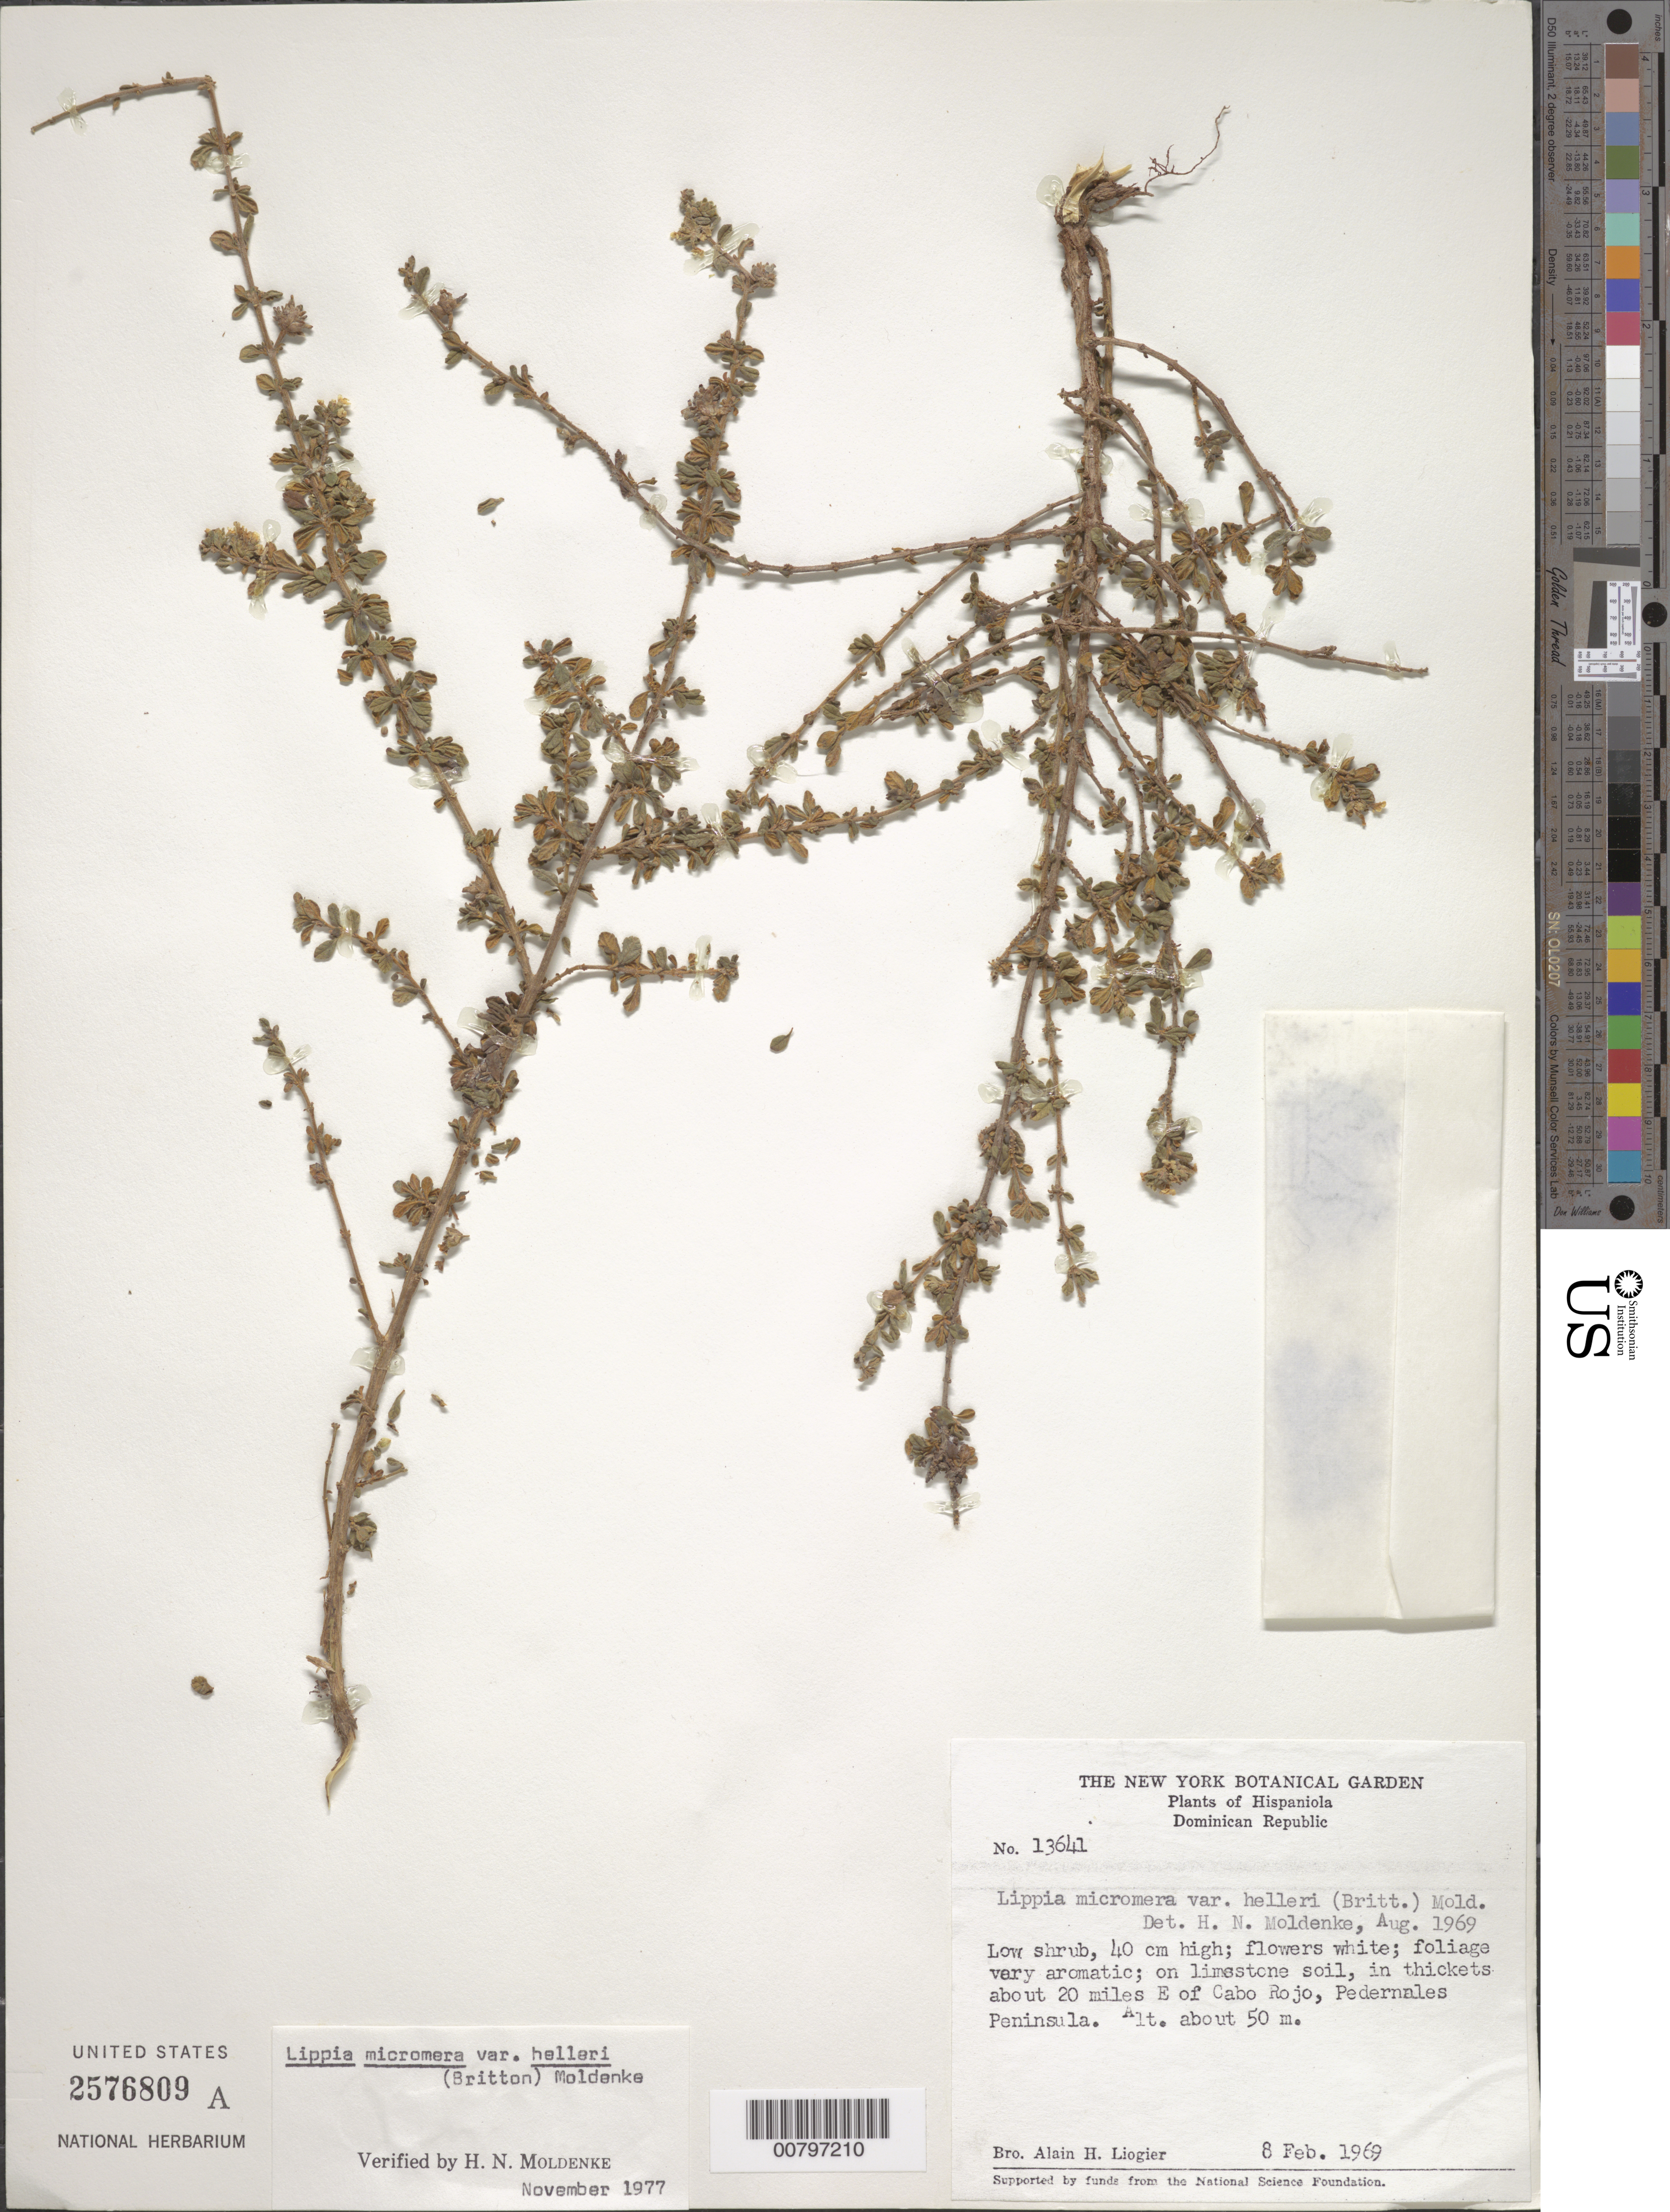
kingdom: Plantae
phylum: Tracheophyta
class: Magnoliopsida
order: Lamiales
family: Verbenaceae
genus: Lippia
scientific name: Lippia micromera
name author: Schauer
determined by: Moldenke, H. N.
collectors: A. H. Liogier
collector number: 13641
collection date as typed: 08 Feb 1969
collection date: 1969-02-08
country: Dominican Republic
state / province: Pedernales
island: Hispaniola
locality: Ca 20 miles E of Cabo Rojo, Pedernales Penninsula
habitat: On limestone soil in thickets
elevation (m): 50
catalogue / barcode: US 2576809